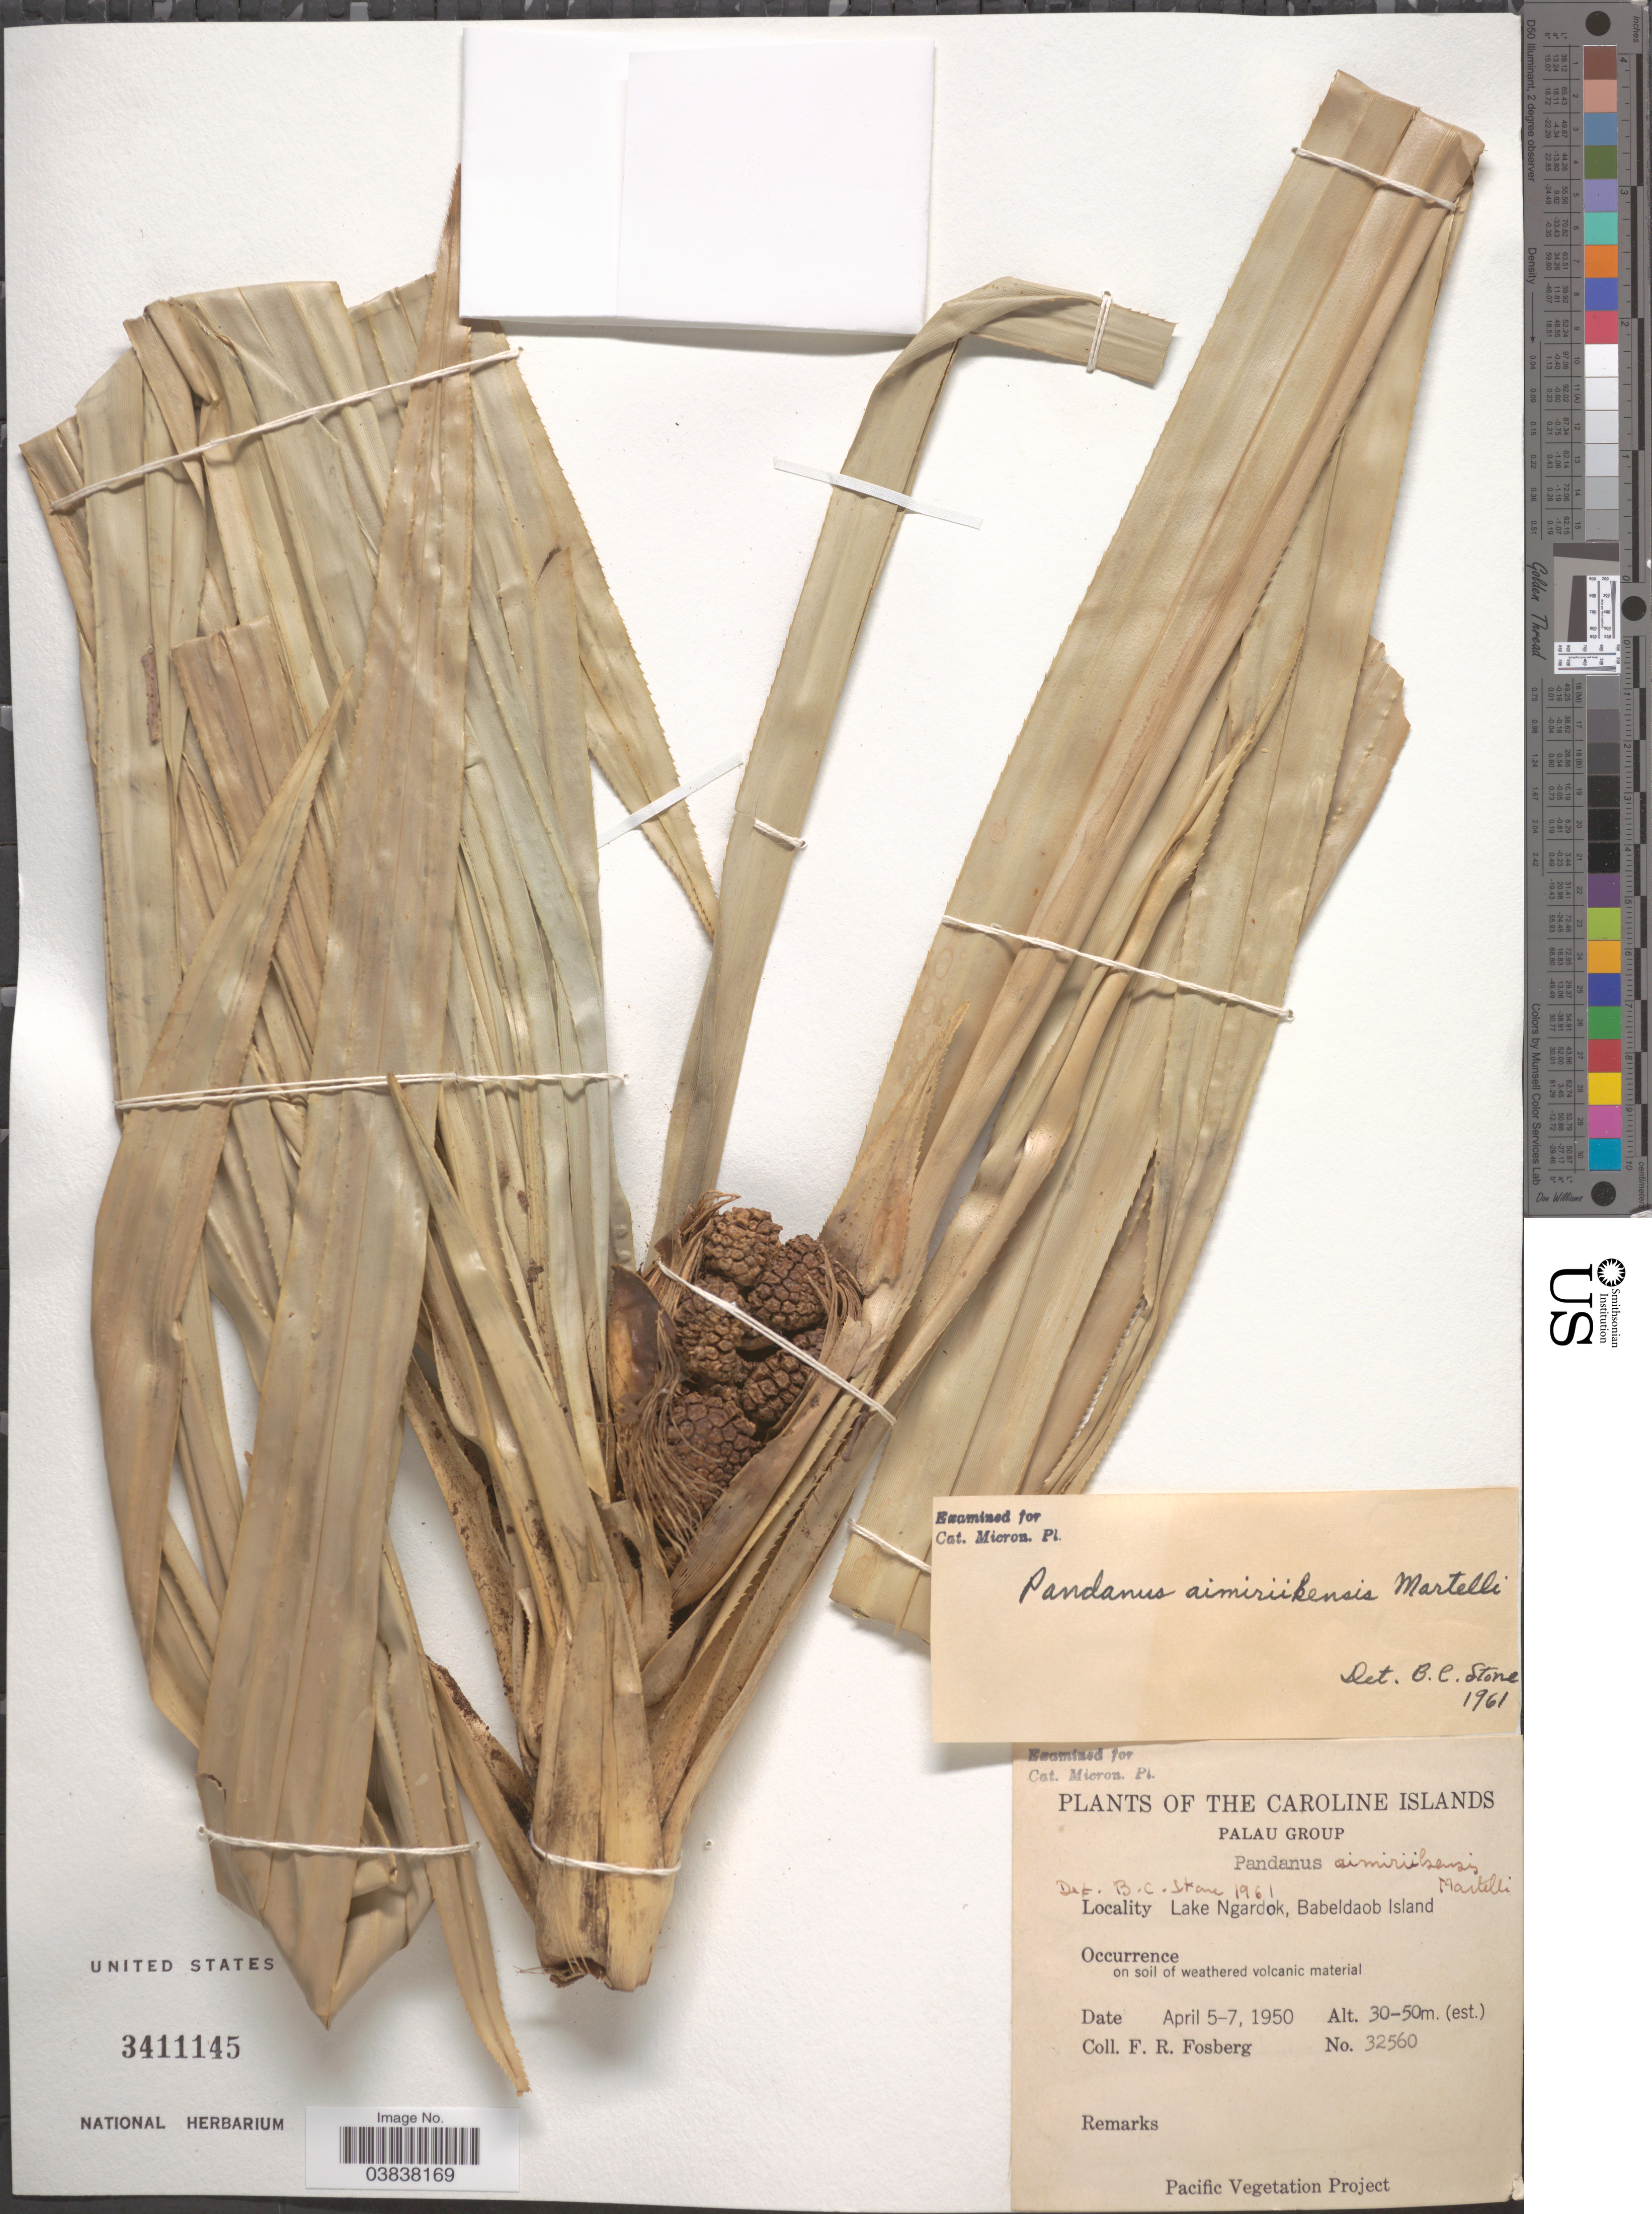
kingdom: Plantae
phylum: Tracheophyta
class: Liliopsida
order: Pandanales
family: Pandanaceae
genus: Pandanus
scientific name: Pandanus aimiriikensis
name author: Martelli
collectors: F. R. Fosberg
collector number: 32560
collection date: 1950-04-05/1950-04-07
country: Palau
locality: The Caroline Islands. Palau Group. Lake Ngardok, Babeldaob Island.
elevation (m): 30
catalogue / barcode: US 3411145